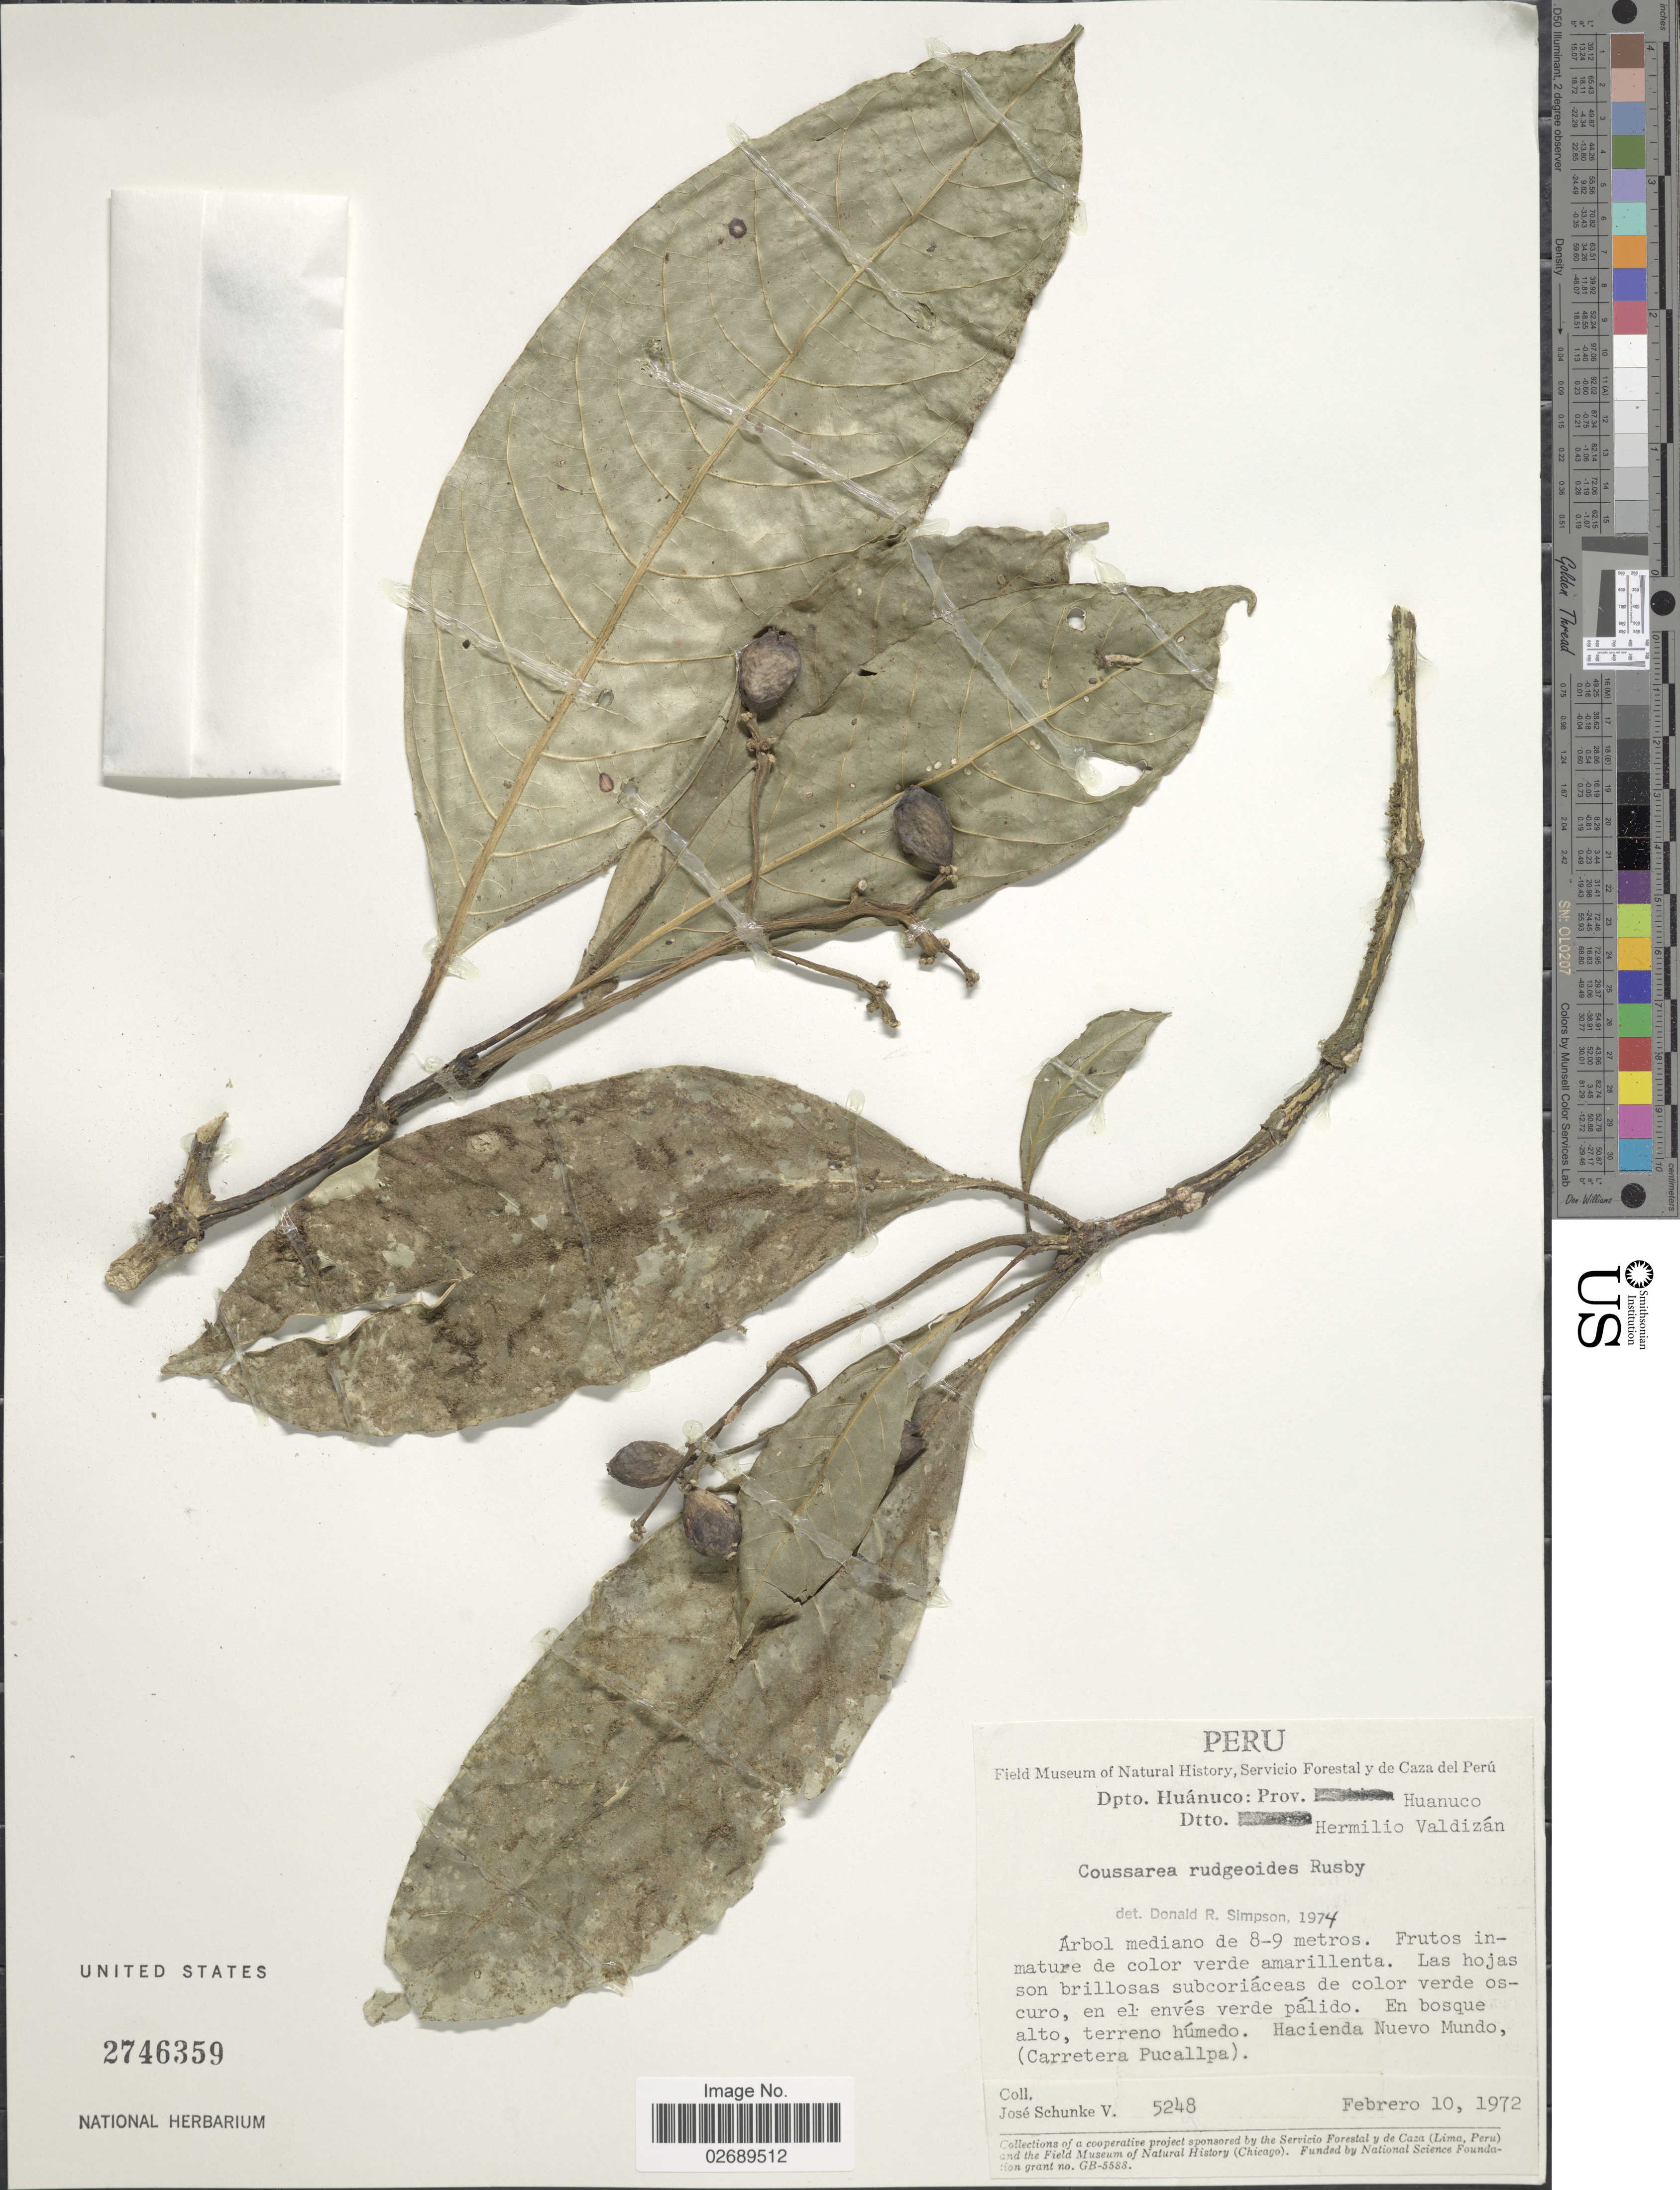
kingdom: Plantae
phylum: Tracheophyta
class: Magnoliopsida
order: Gentianales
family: Rubiaceae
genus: Coussarea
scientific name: Coussarea rudgeoides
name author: Rusby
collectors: J. Schunke Vigo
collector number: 5248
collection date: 1972-02-10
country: Peru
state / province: Huánuco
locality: Dpto. Huánuco: Prov. Huanuco. Dtto. Hermilio Valdizán. Hacienda Nuevo Mundo, (Carretera Pucallpa).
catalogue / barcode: US 2746359